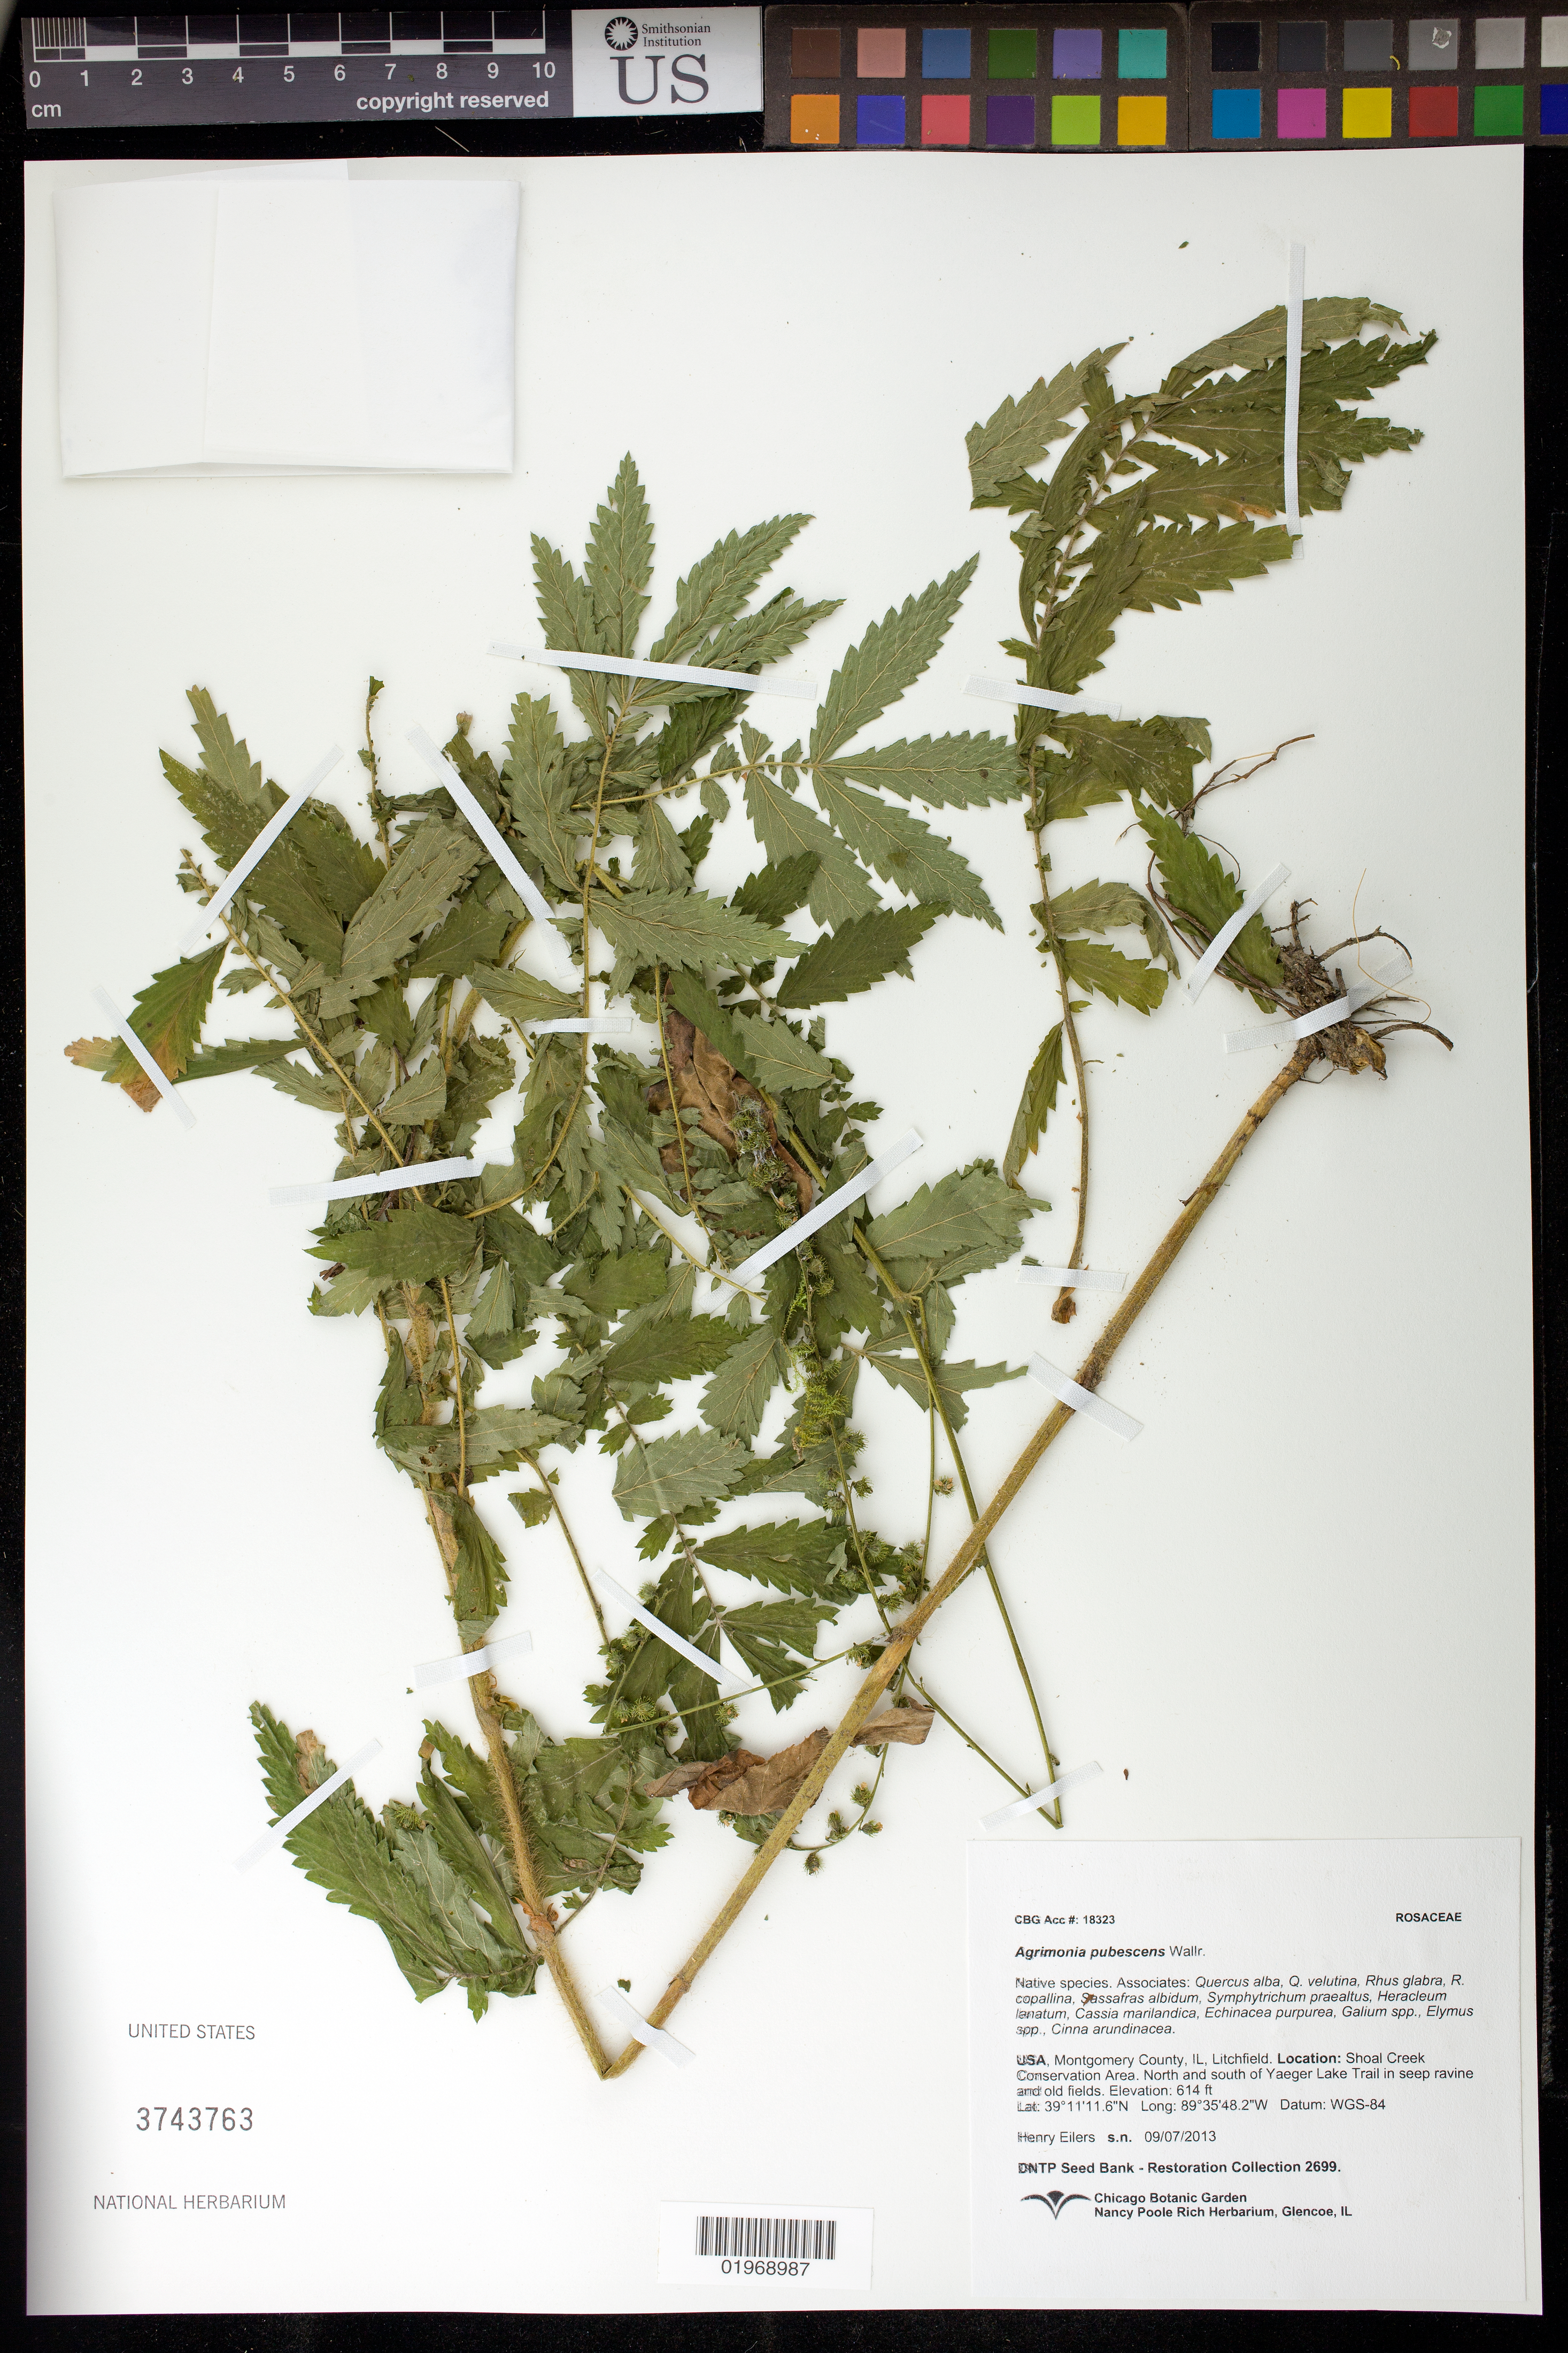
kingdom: Plantae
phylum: Tracheophyta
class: Magnoliopsida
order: Rosales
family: Rosaceae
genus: Agrimonia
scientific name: Agrimonia pubescens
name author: Wallr.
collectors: H. Eilers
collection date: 2013-09-07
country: United States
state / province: Illinois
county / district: Montgomery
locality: Shoal Creek Conservation Area, North and South of Lake Yaeger Trail in seep ravine and old field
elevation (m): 187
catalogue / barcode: US 3743763